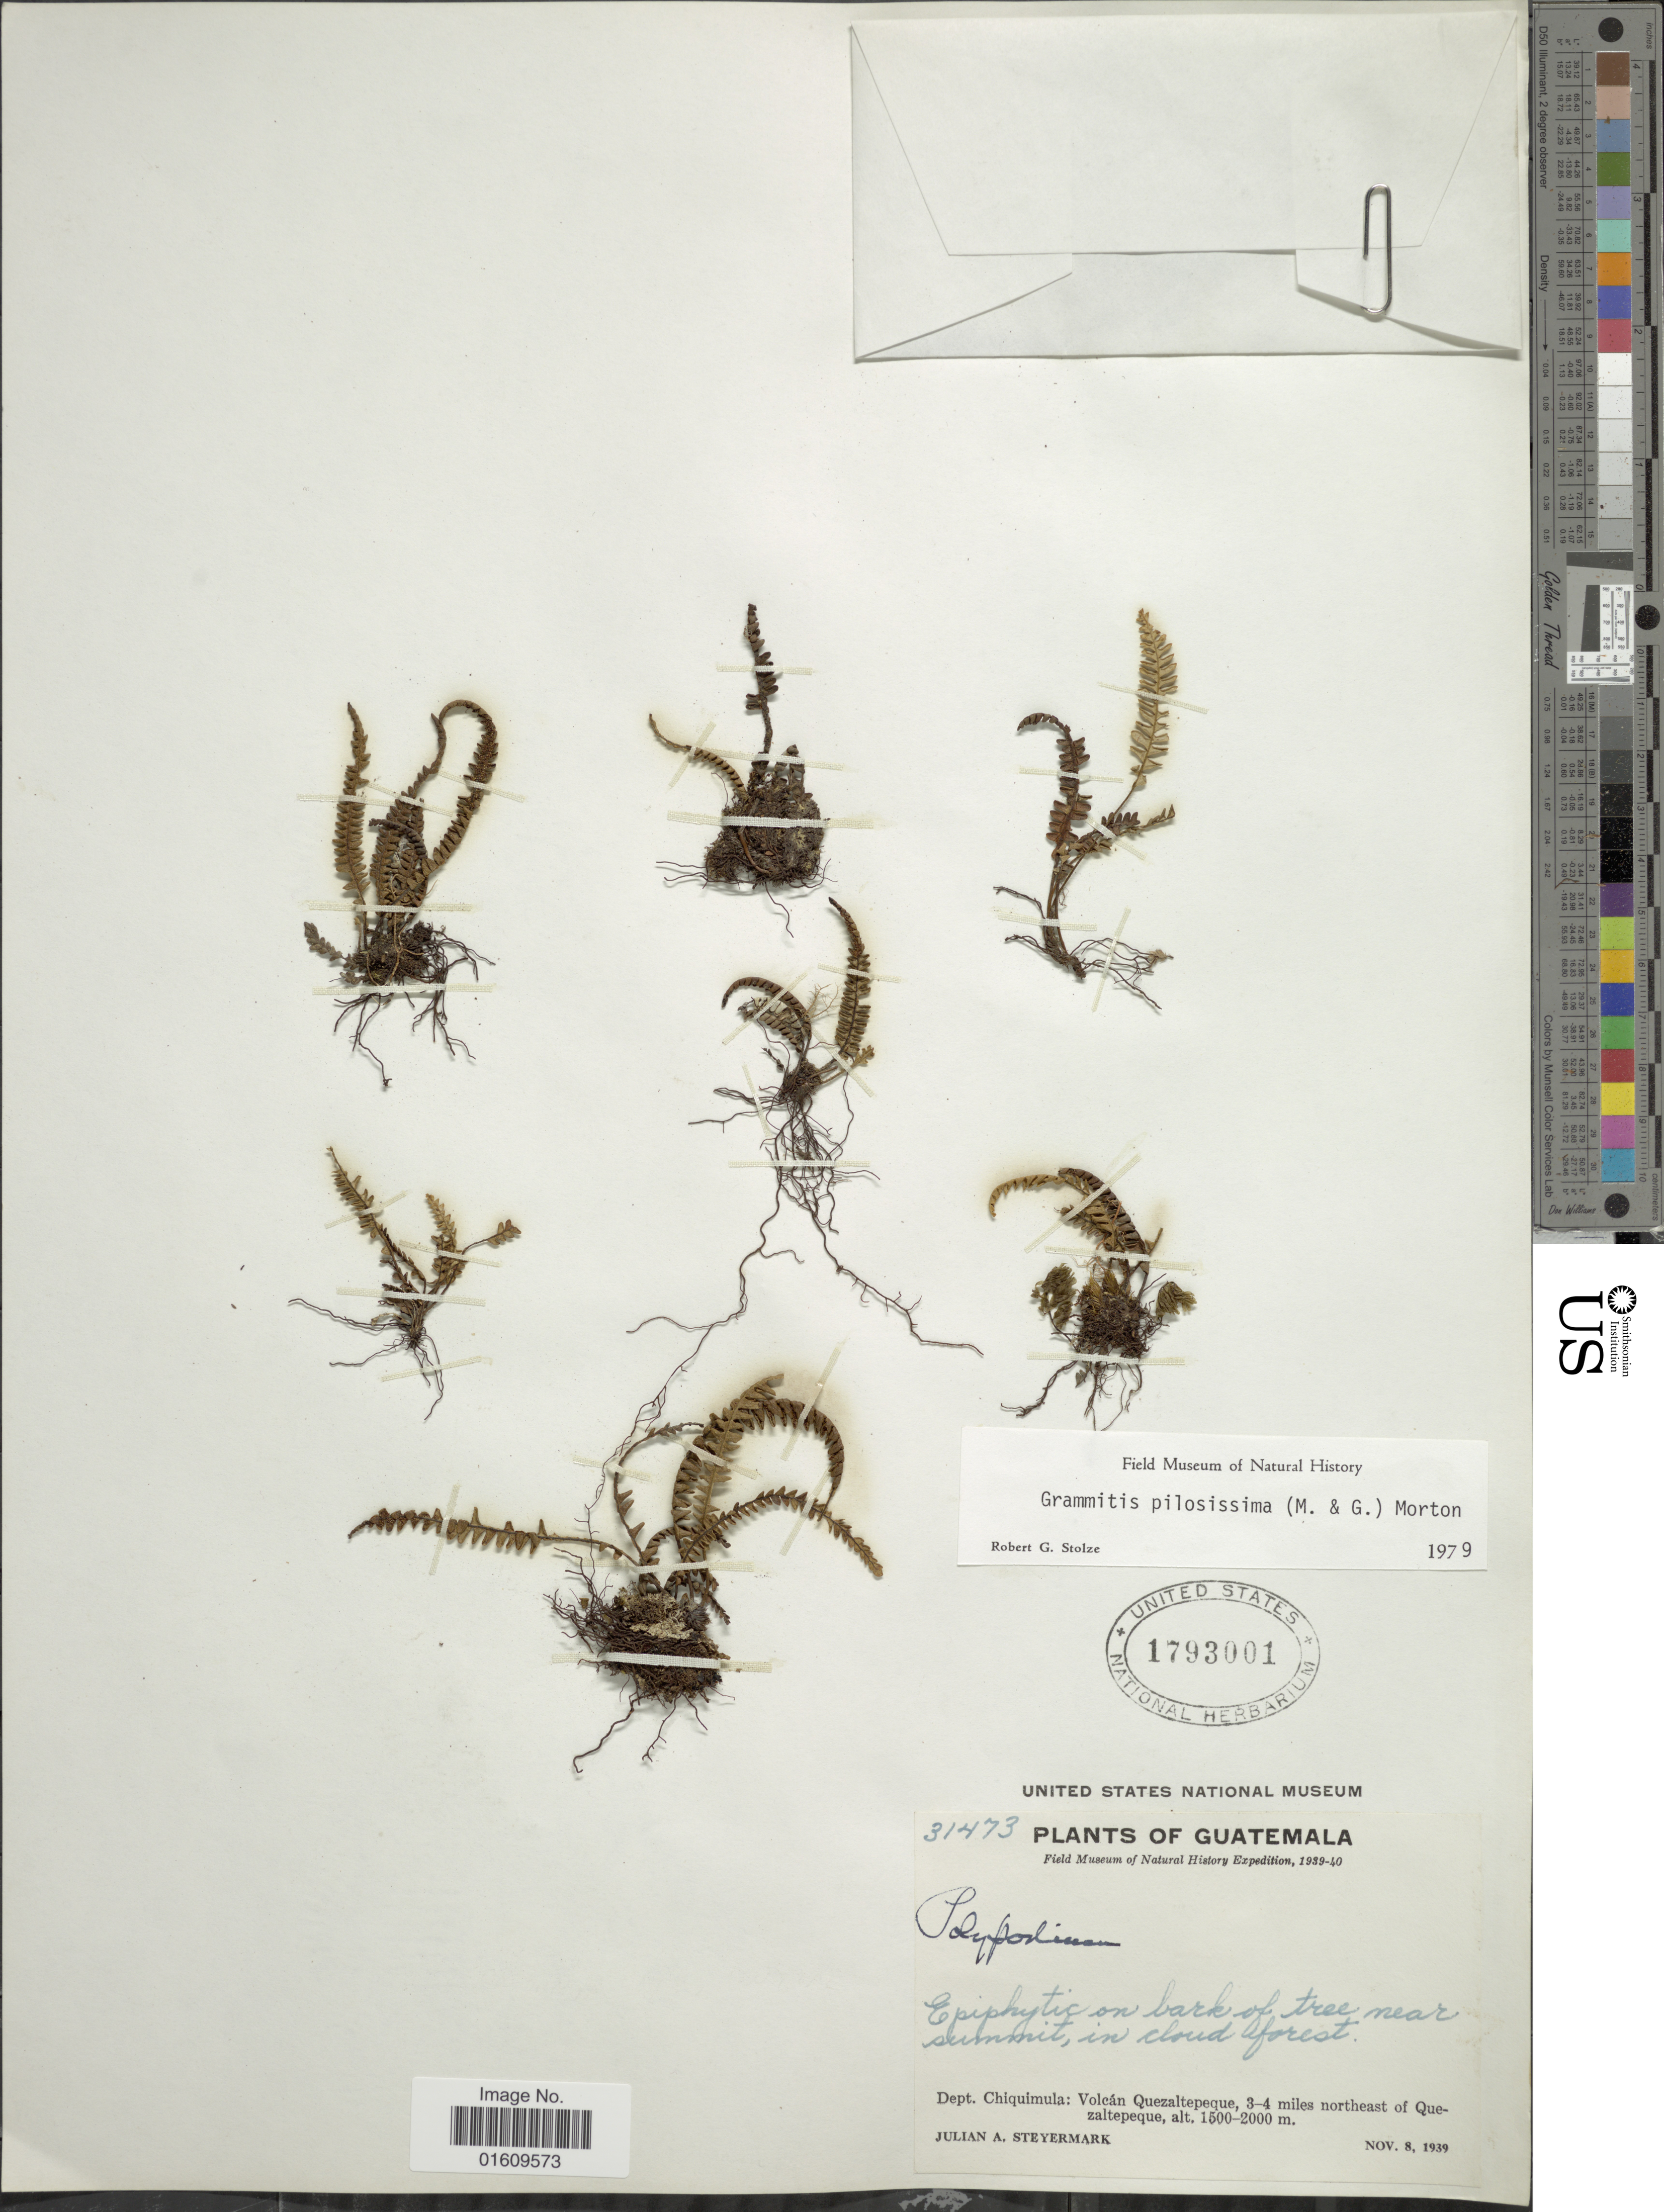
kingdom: Plantae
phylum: Tracheophyta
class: Polypodiopsida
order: Polypodiales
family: Polypodiaceae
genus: Melpomene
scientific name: Melpomene pilosissima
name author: (M. Martens & Galeotti) A.R. Sm. & R.C. Moran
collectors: J. Steyermark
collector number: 31473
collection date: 1939-11-08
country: Guatemala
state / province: Chiquimula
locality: Dept. Chiquimula: Volcan Quezaltepeque, 3 - 4 miles northeast of Quezaltepeque.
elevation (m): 1500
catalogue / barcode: US 1793001